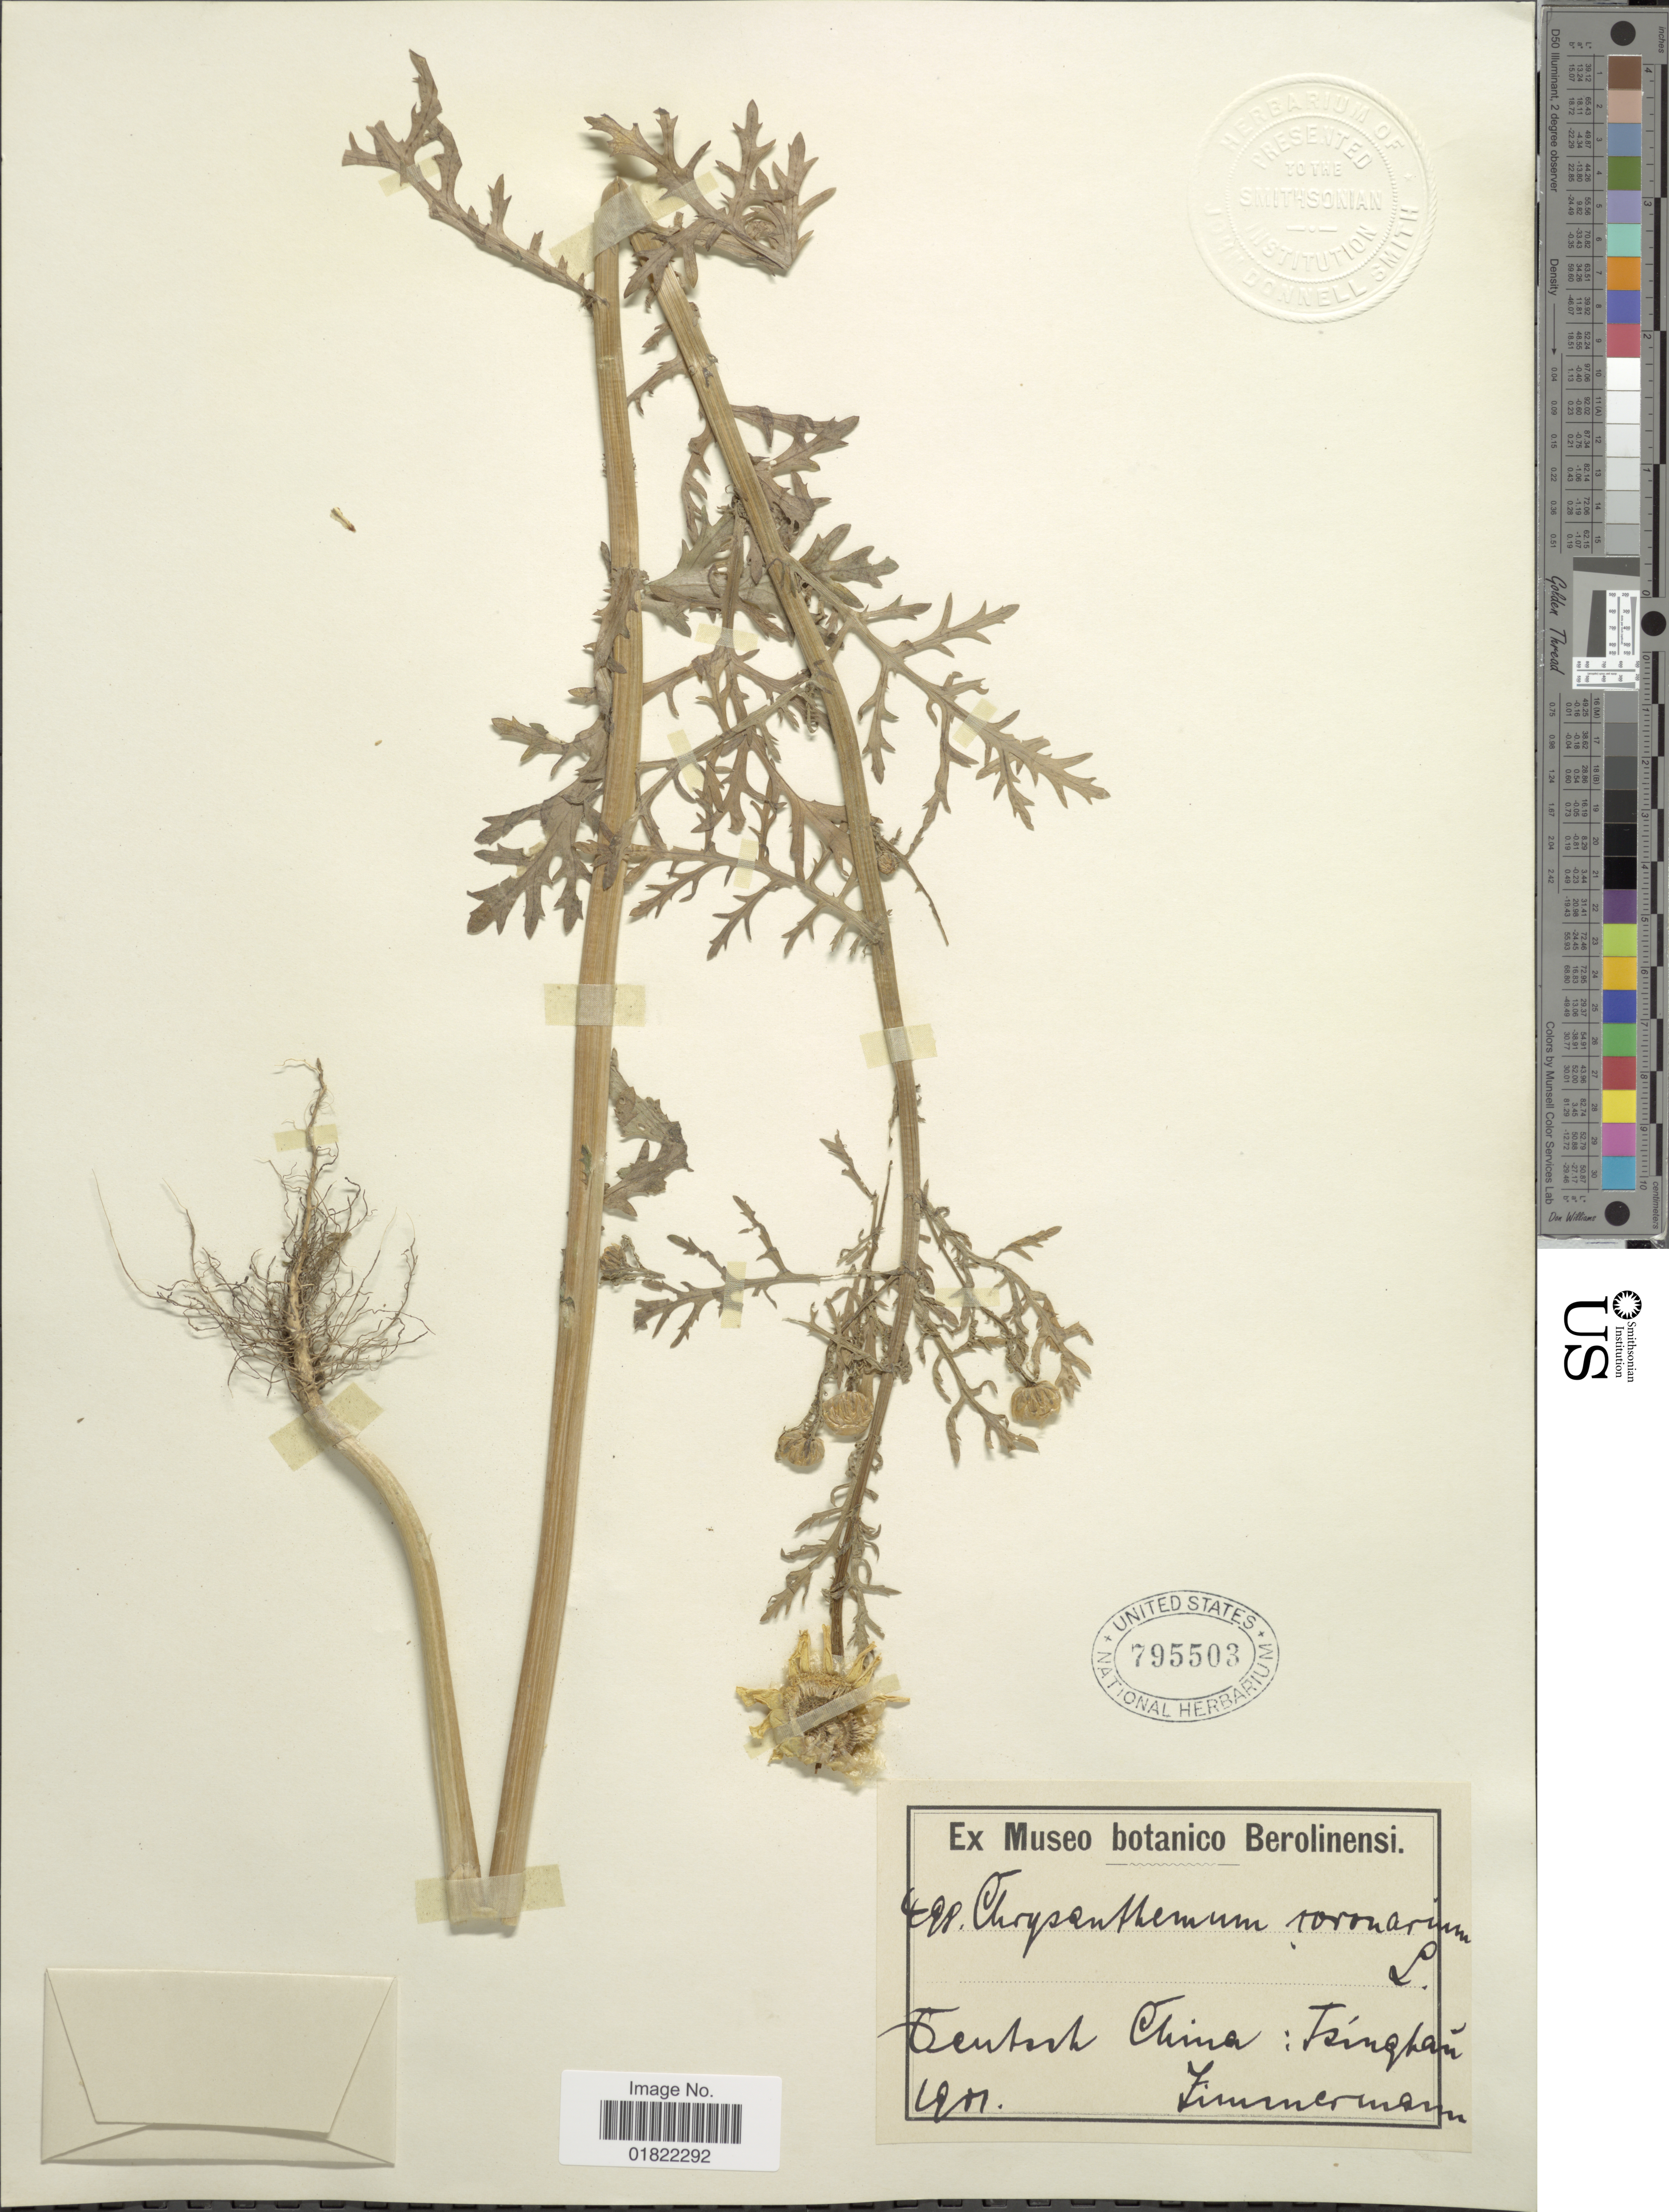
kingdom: Plantae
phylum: Tracheophyta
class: Magnoliopsida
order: Asterales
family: Asteraceae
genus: Chrysanthemum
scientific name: Chrysanthemum coronarium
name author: L.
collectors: -. Zimmermann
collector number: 498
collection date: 1901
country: China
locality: Central China: tsingkan [interpreted]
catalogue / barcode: US 795503